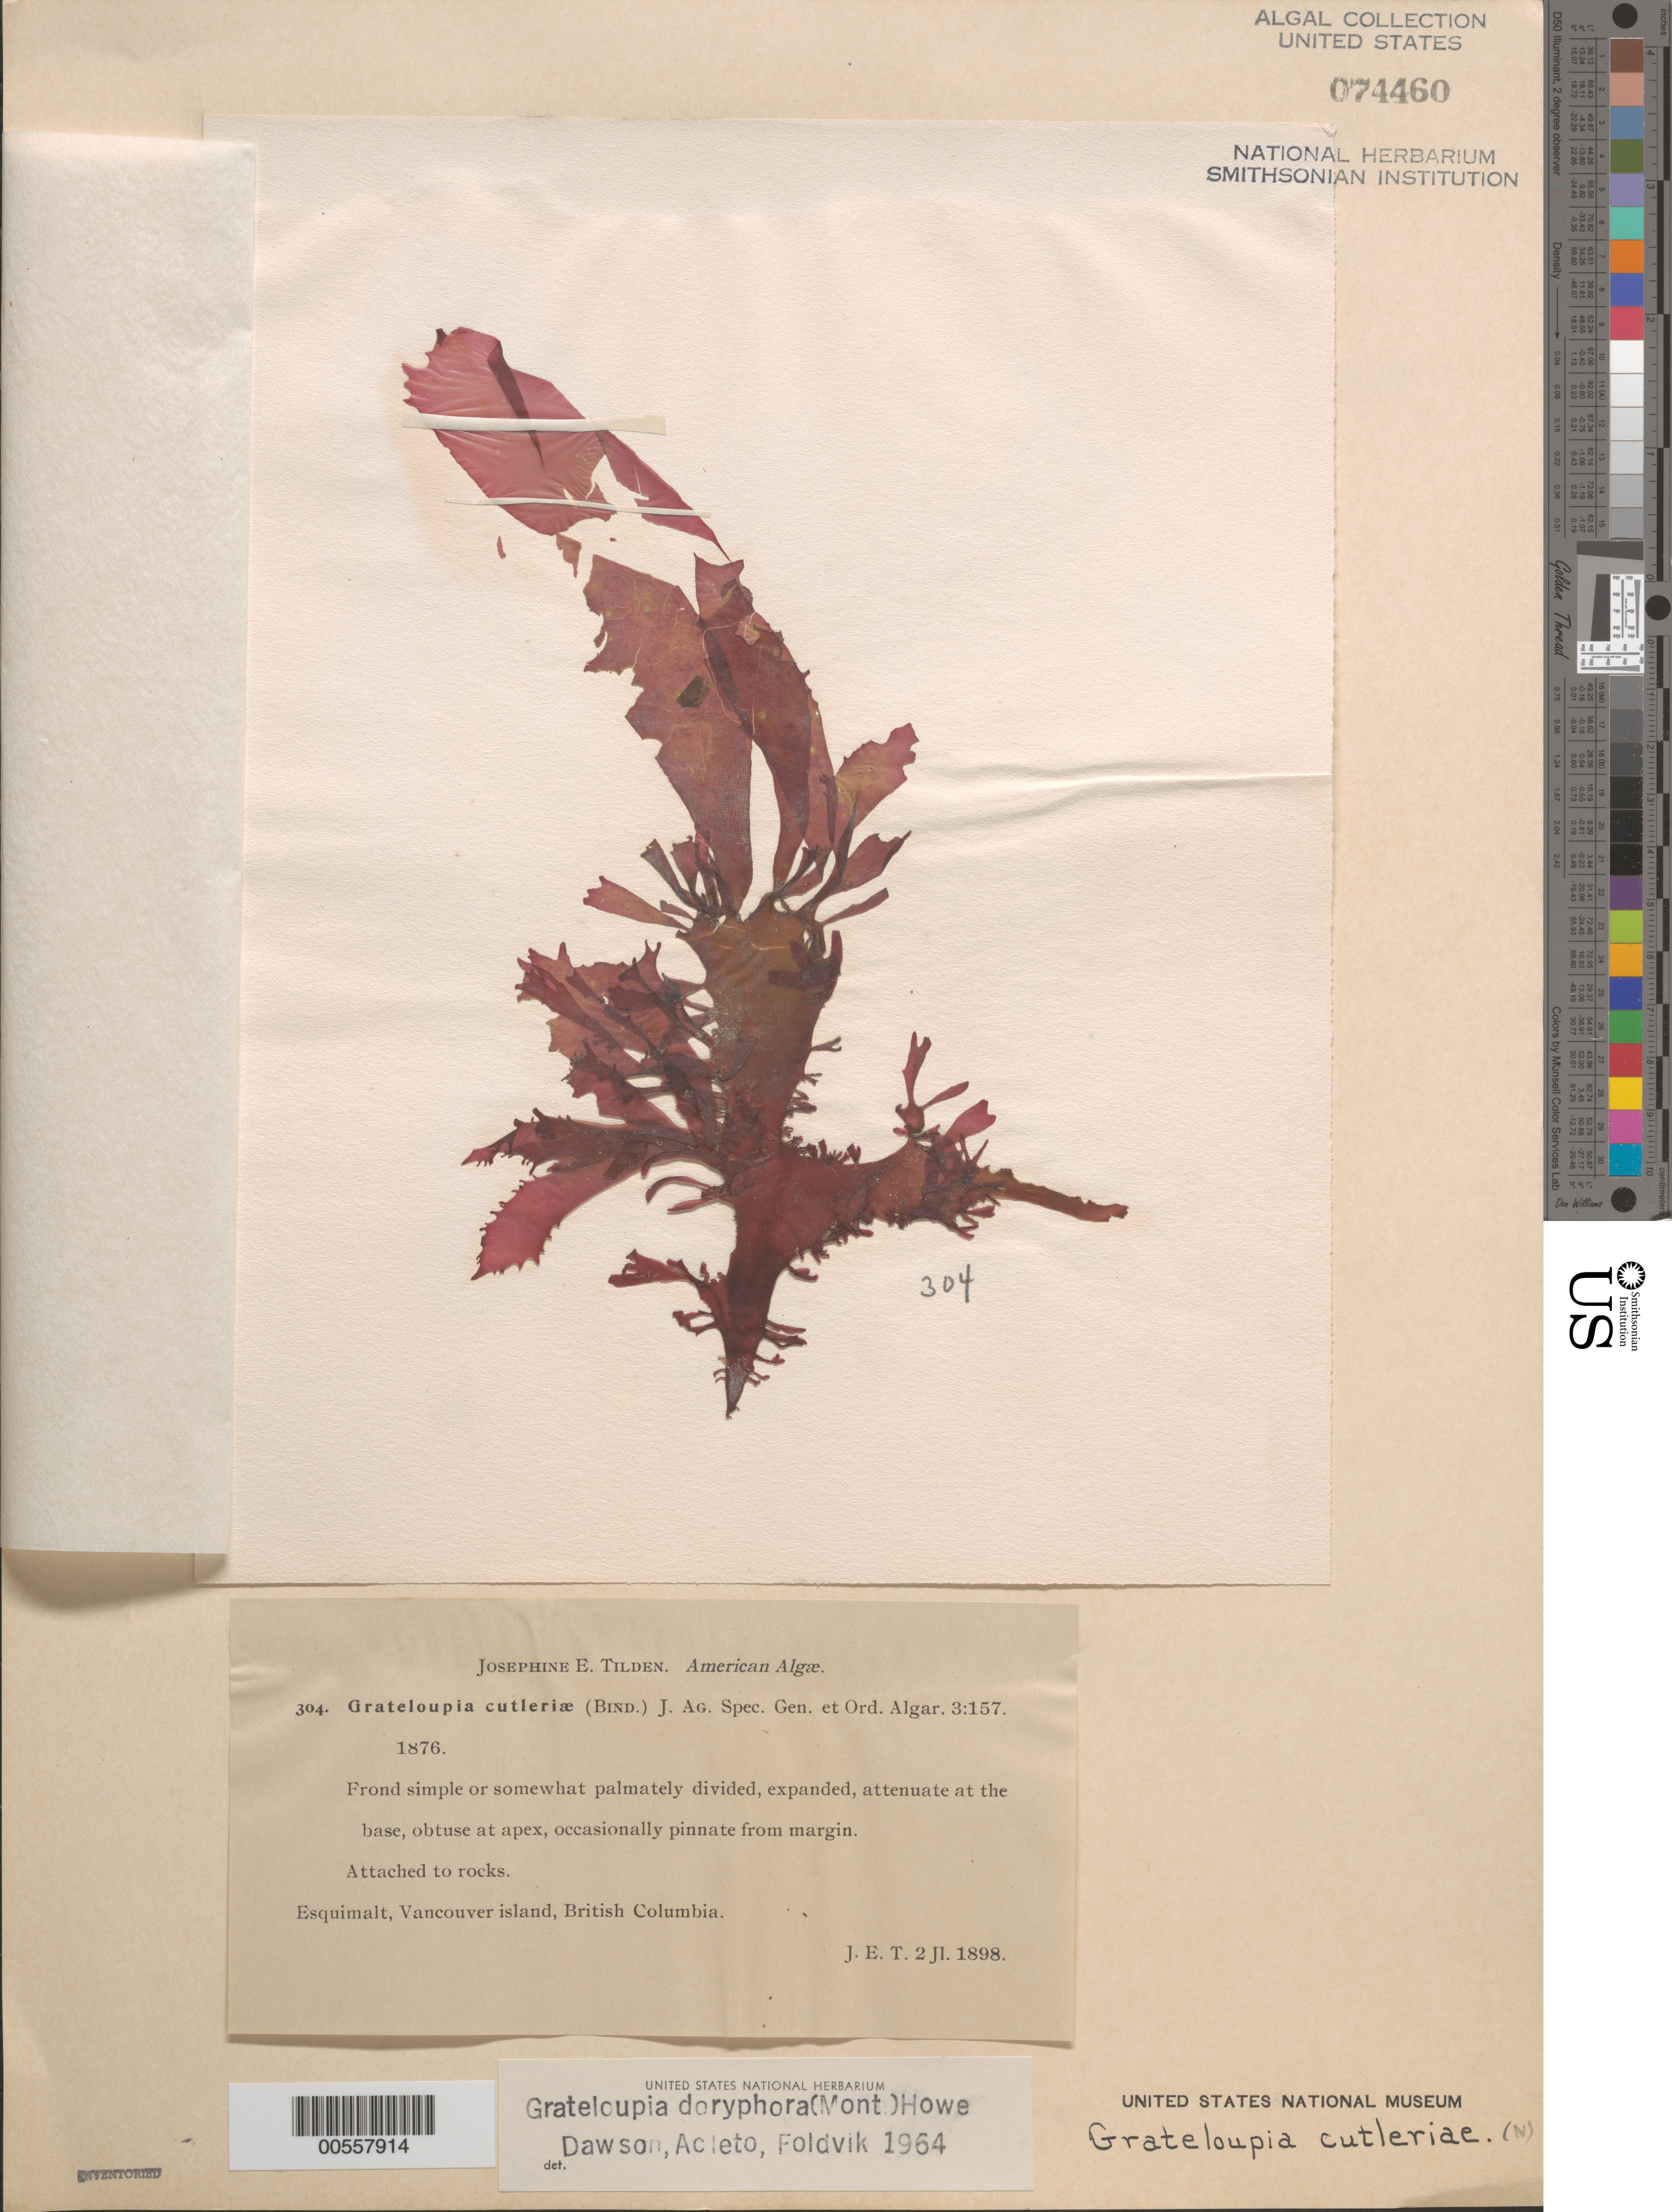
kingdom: Plantae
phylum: Rhodophyta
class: Florideophyceae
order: Halymeniales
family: Halymeniaceae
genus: Grateloupia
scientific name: Grateloupia doryphora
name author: (Mont.) Howe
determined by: Dawson, E. Y.; Acleto O., C.; Foldvik, N.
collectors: J. E. Tilden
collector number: JET 304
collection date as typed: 02 Jul 1898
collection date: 1898-07-02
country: Canada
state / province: British Columbia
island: Vancouver Island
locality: Esquimalt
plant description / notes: Tilden, American Algae, as Grateloupia cutleriae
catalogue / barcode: US 74460